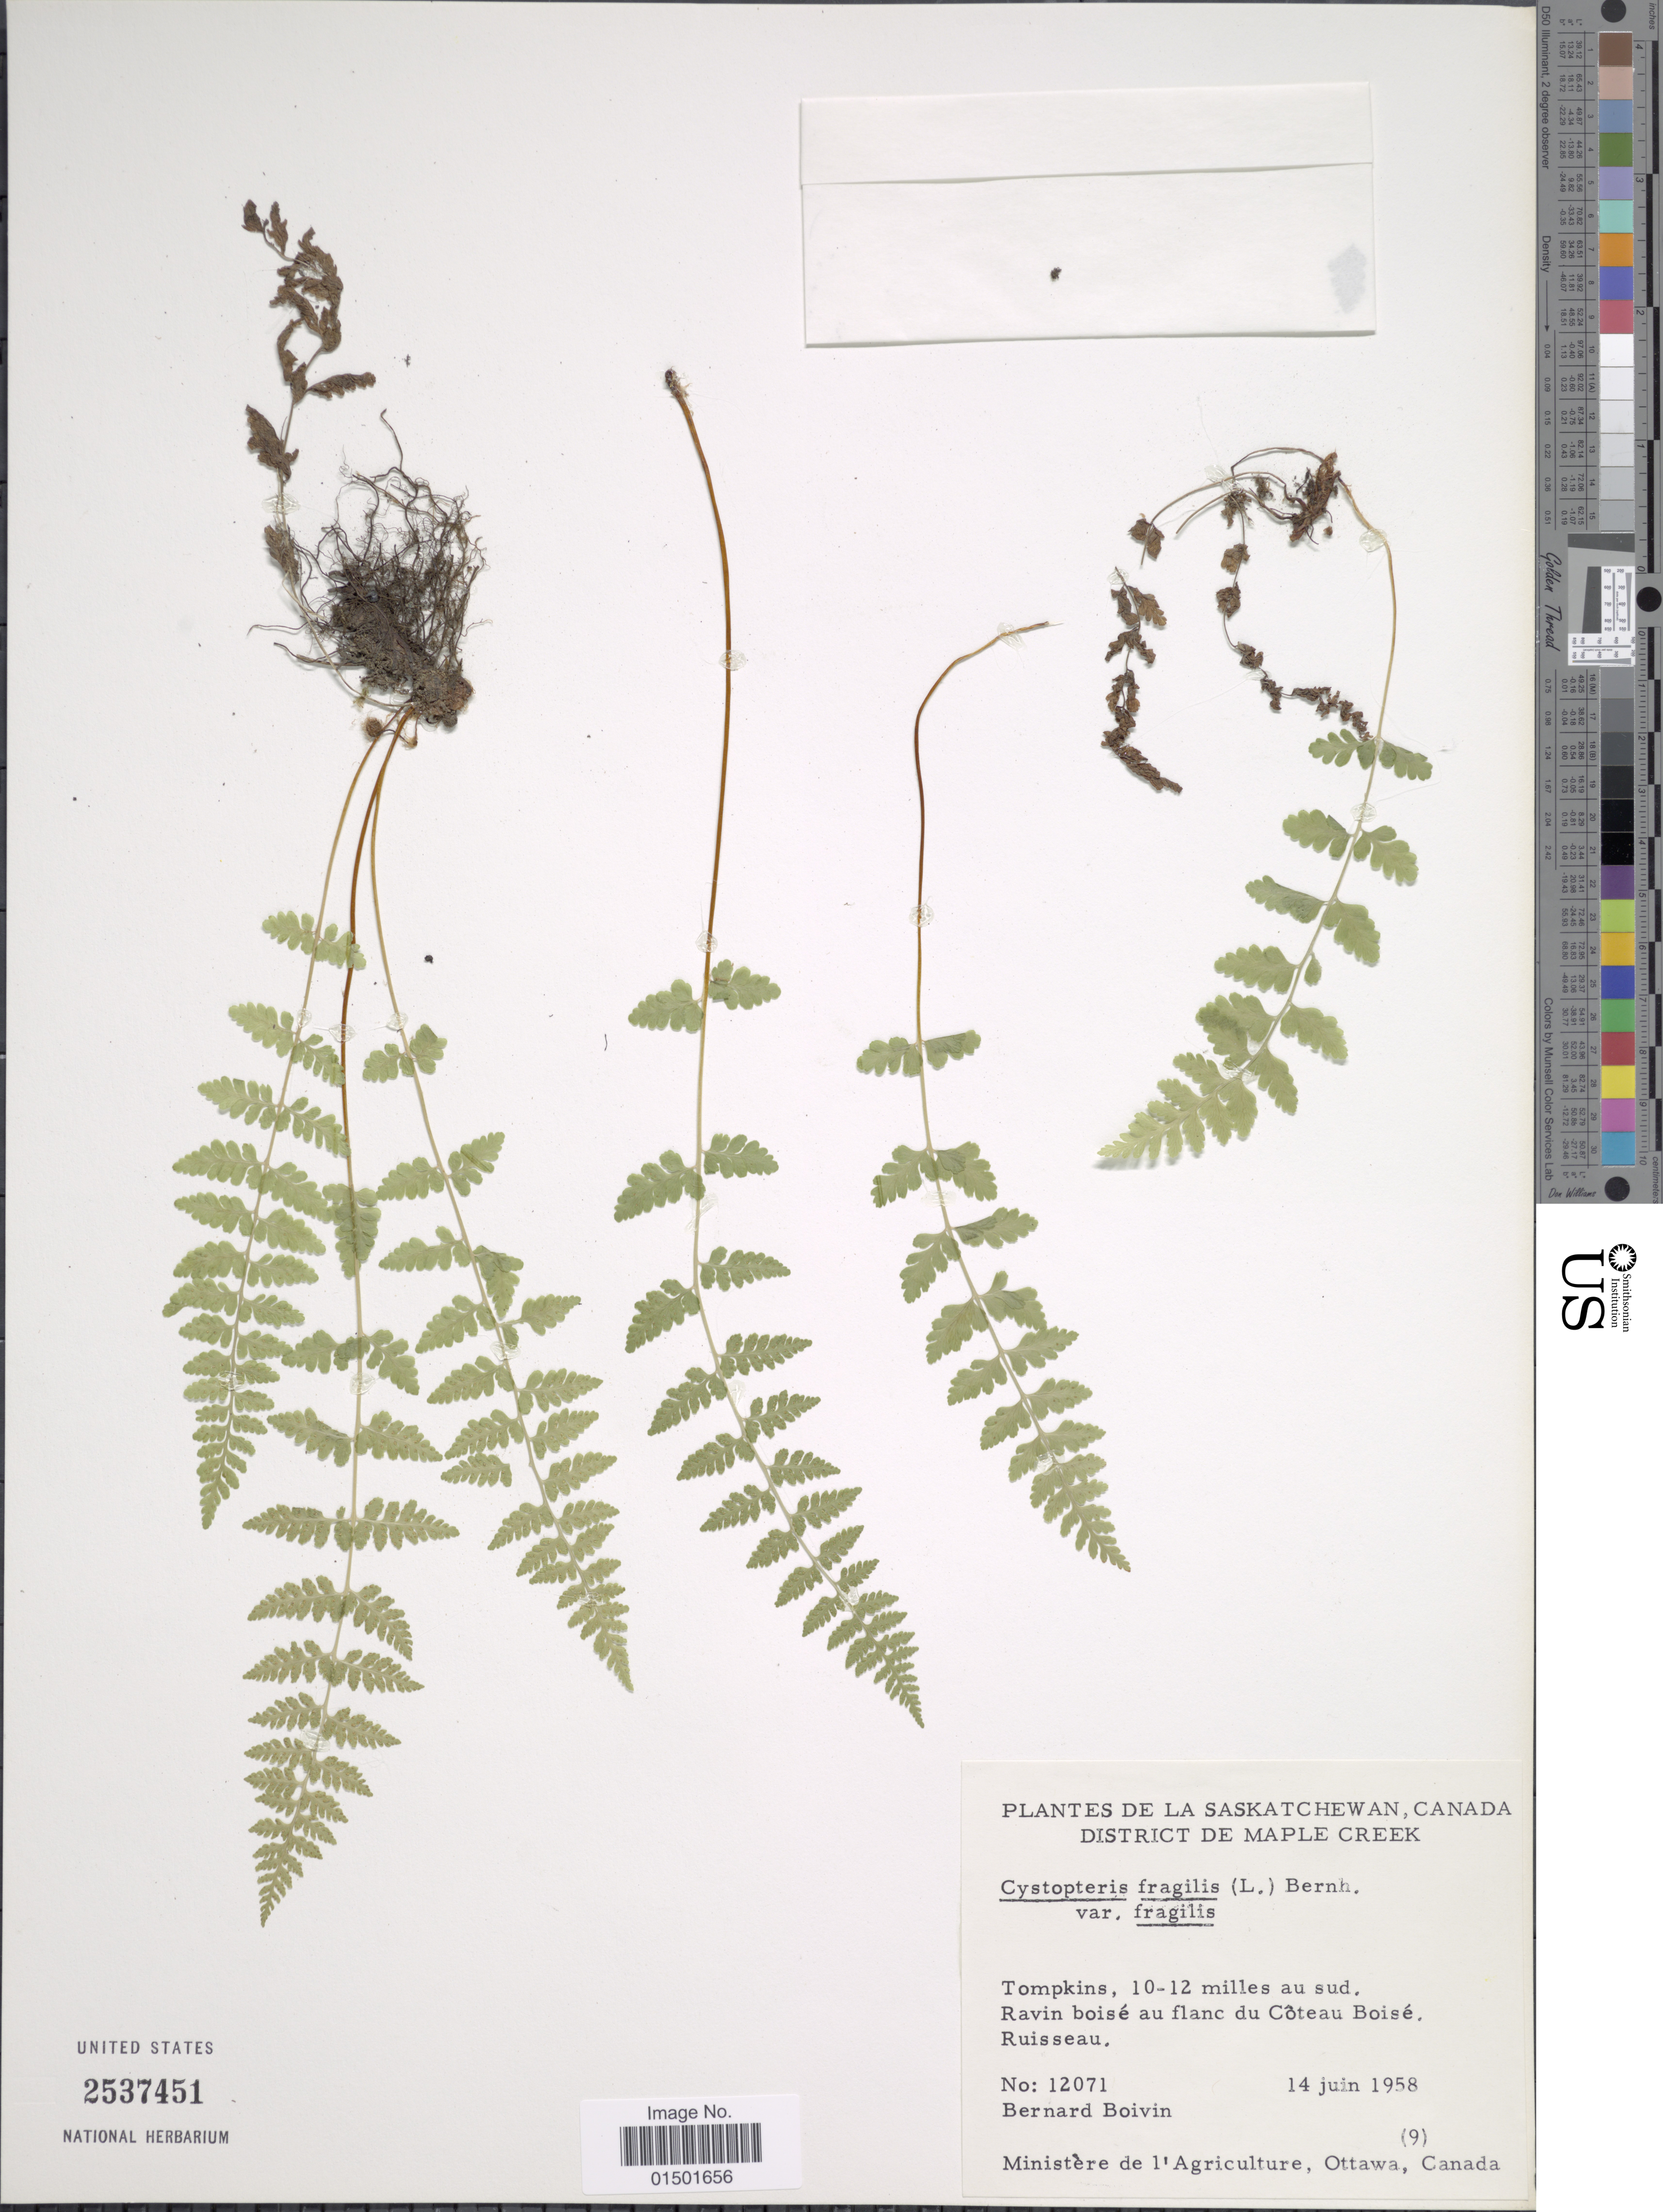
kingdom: Plantae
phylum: Tracheophyta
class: Polypodiopsida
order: Polypodiales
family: Cystopteridaceae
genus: Cystopteris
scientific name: Cystopteris fragilis var. fragilis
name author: (L.) Bernh.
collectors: J. R. B. Boivin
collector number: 12071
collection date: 1958-06-14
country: Canada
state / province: Saskatchewan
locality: District de Maple Creek. Tompkins, 10-12 miles au sud, Ravin boise au flanc du Coteau Boise, Ruisseau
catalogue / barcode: US 2537451